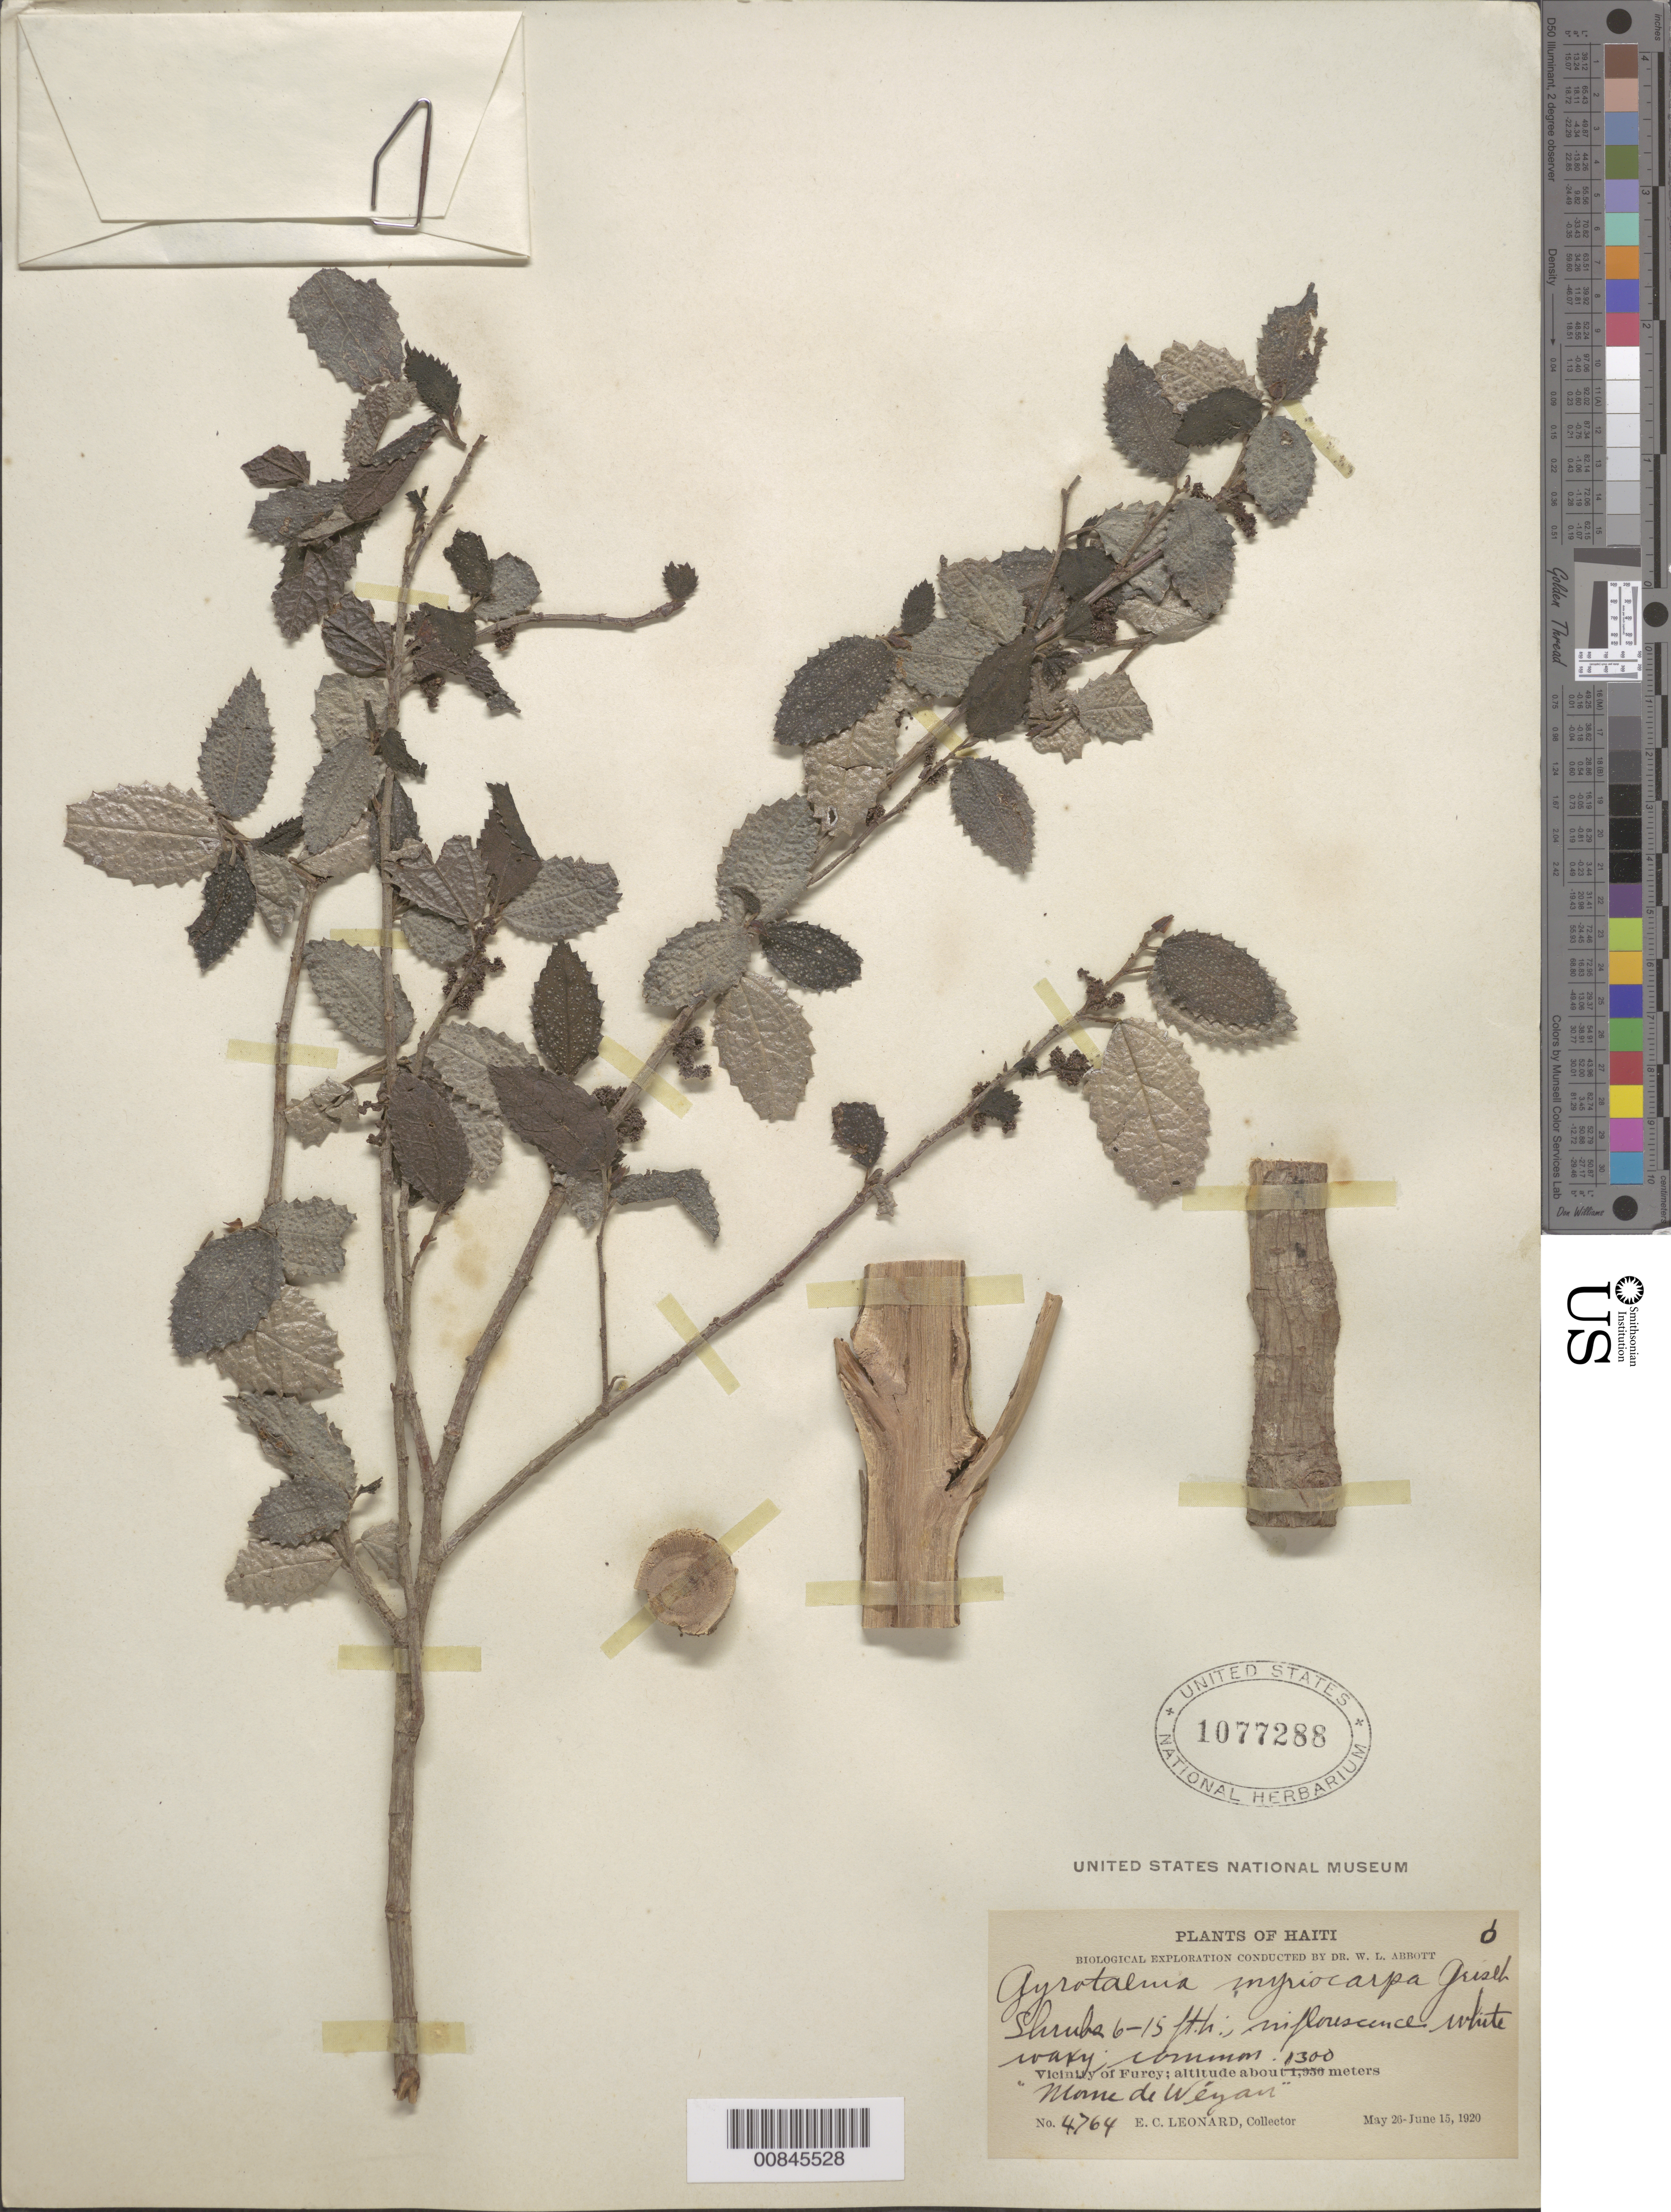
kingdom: Plantae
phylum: Tracheophyta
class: Magnoliopsida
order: Rosales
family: Urticaceae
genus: Gyrotaenia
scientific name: Gyrotaenia myriocarpa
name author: Griseb.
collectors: E. C. Leonard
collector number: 4764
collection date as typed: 26 May 1920 to 15 Jun 1920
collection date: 1920-05-26/1920-06-15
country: Haiti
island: Hispaniola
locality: Vicinity of Furcy. "Morne de Wéyan".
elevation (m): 1300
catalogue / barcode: US 1077288